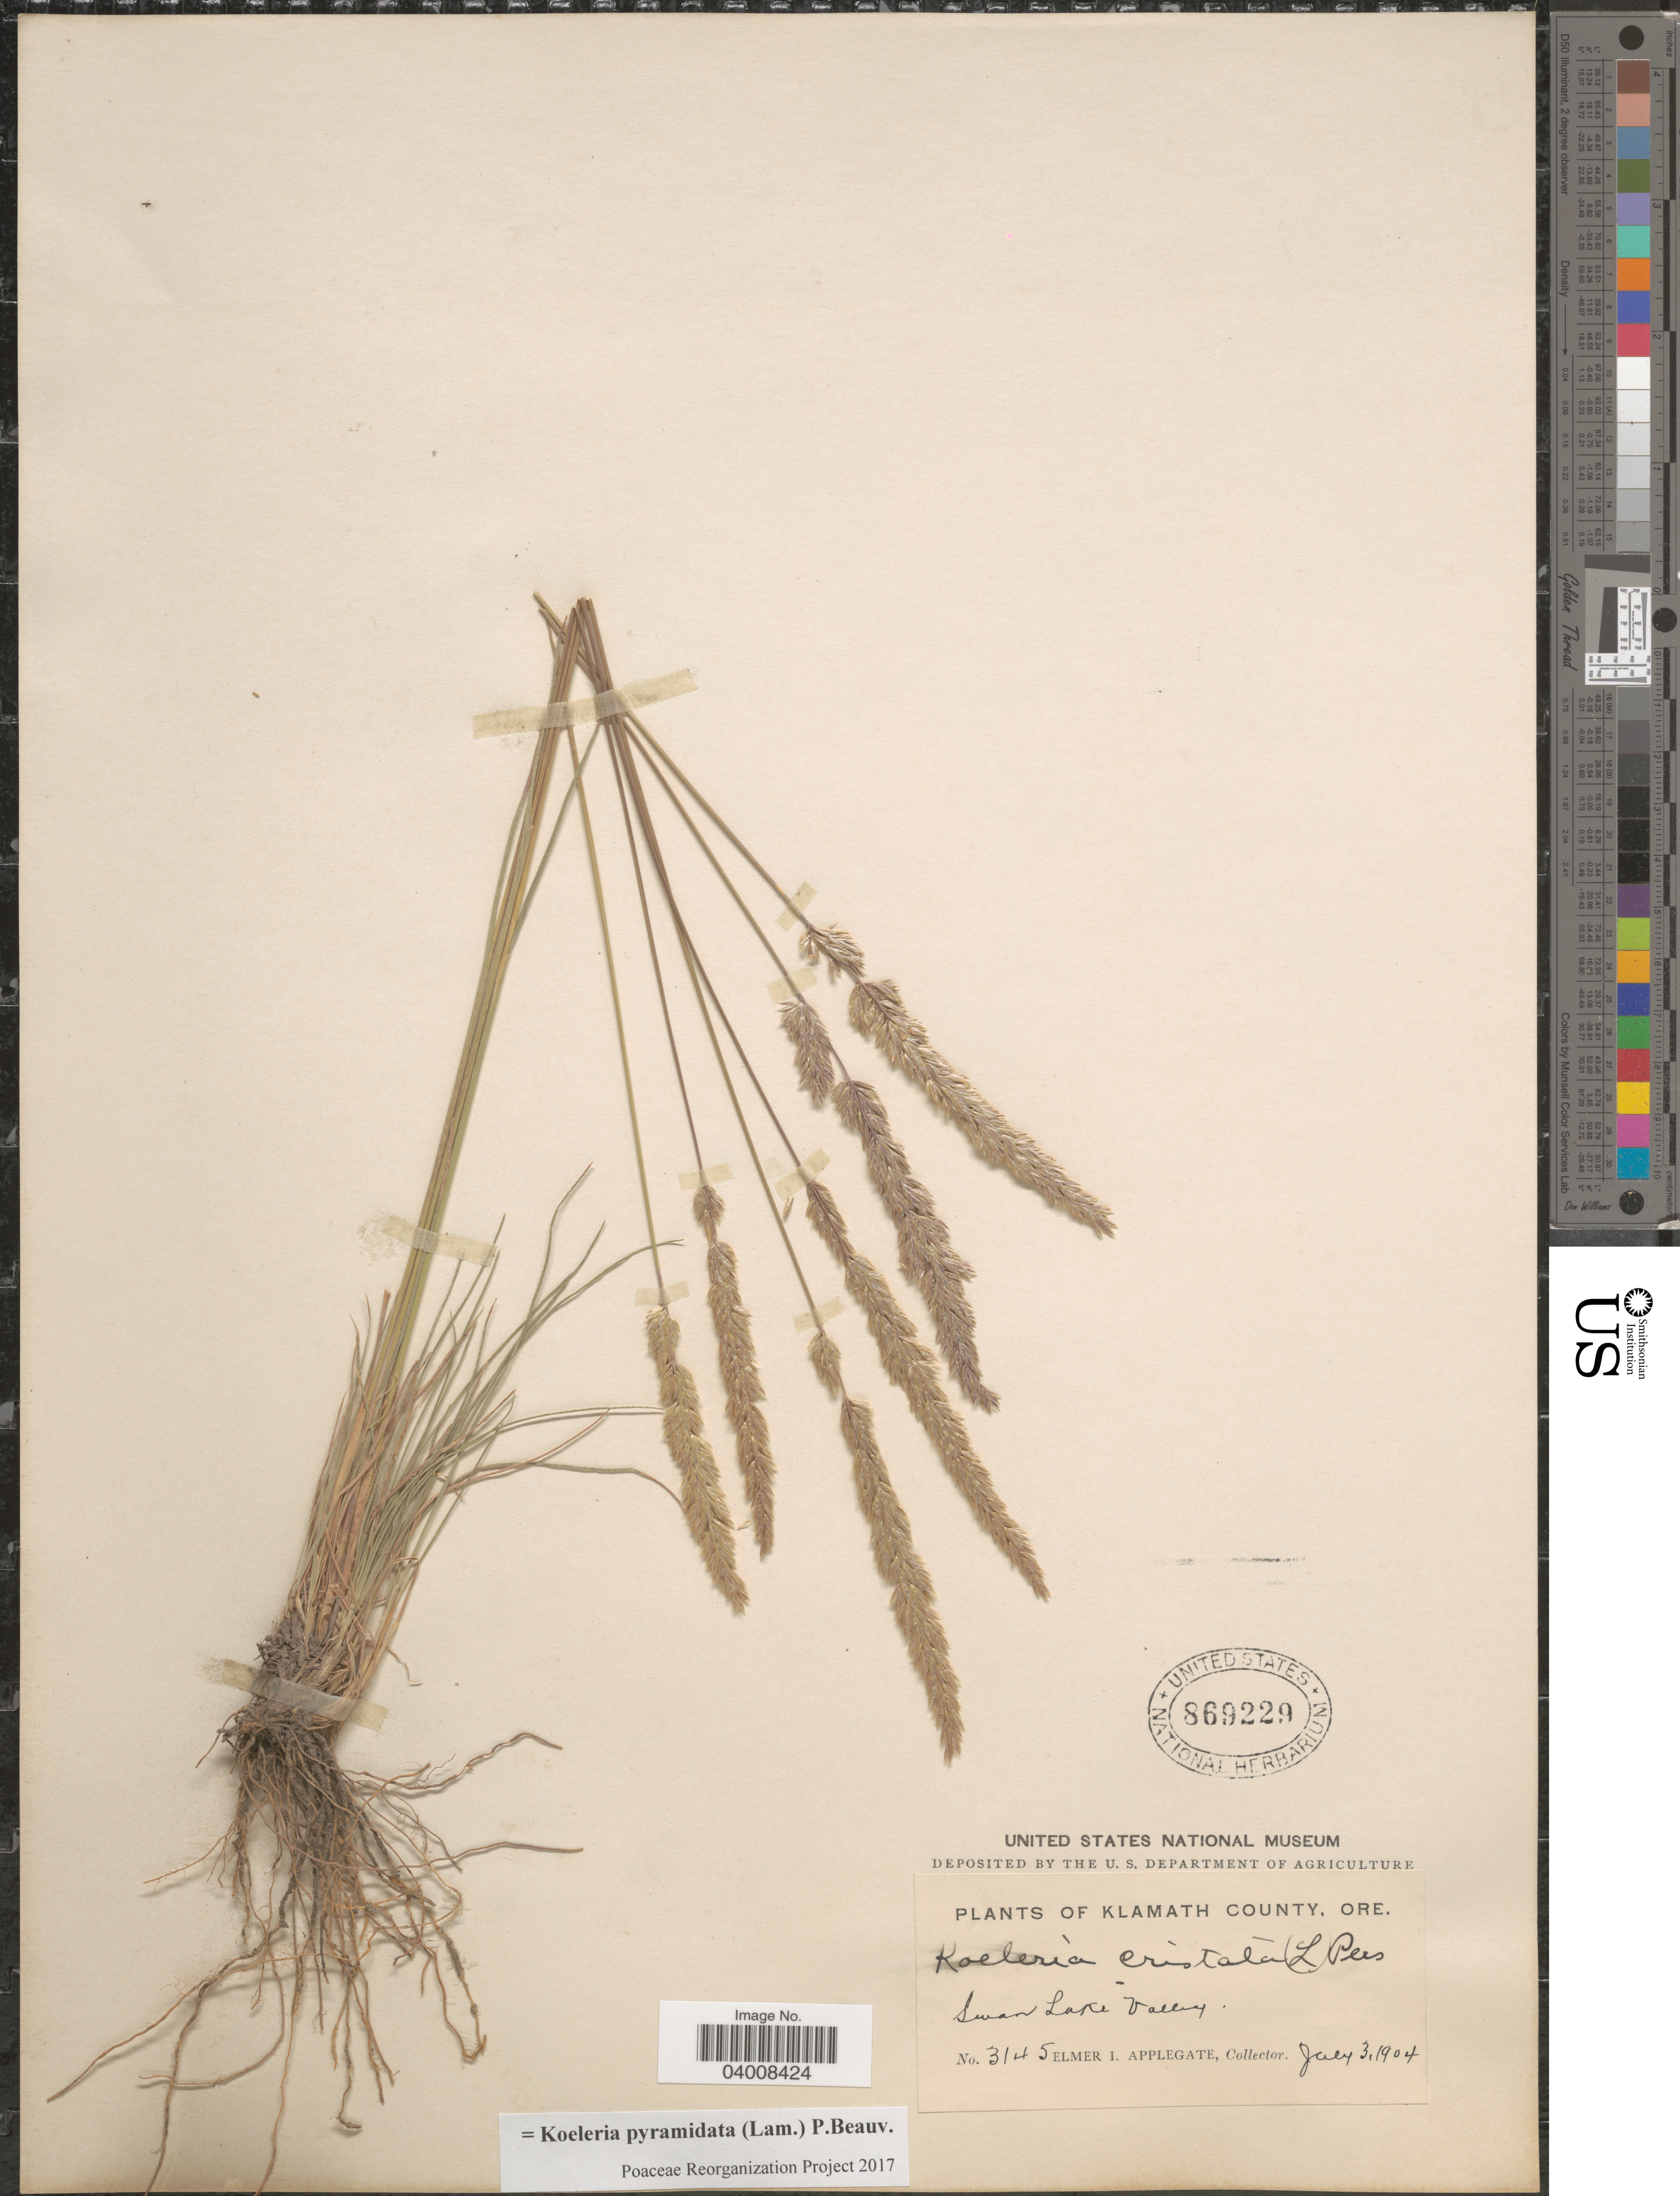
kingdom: Plantae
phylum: Tracheophyta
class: Liliopsida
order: Poales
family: Poaceae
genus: Koeleria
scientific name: Koeleria pyramidata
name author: (Lam.) P. Beauv.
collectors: E. I. Applegate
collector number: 3145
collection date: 1904-07-03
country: United States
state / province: Oregon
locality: Klamath County. Swan Lake Valley.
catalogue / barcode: US 869229